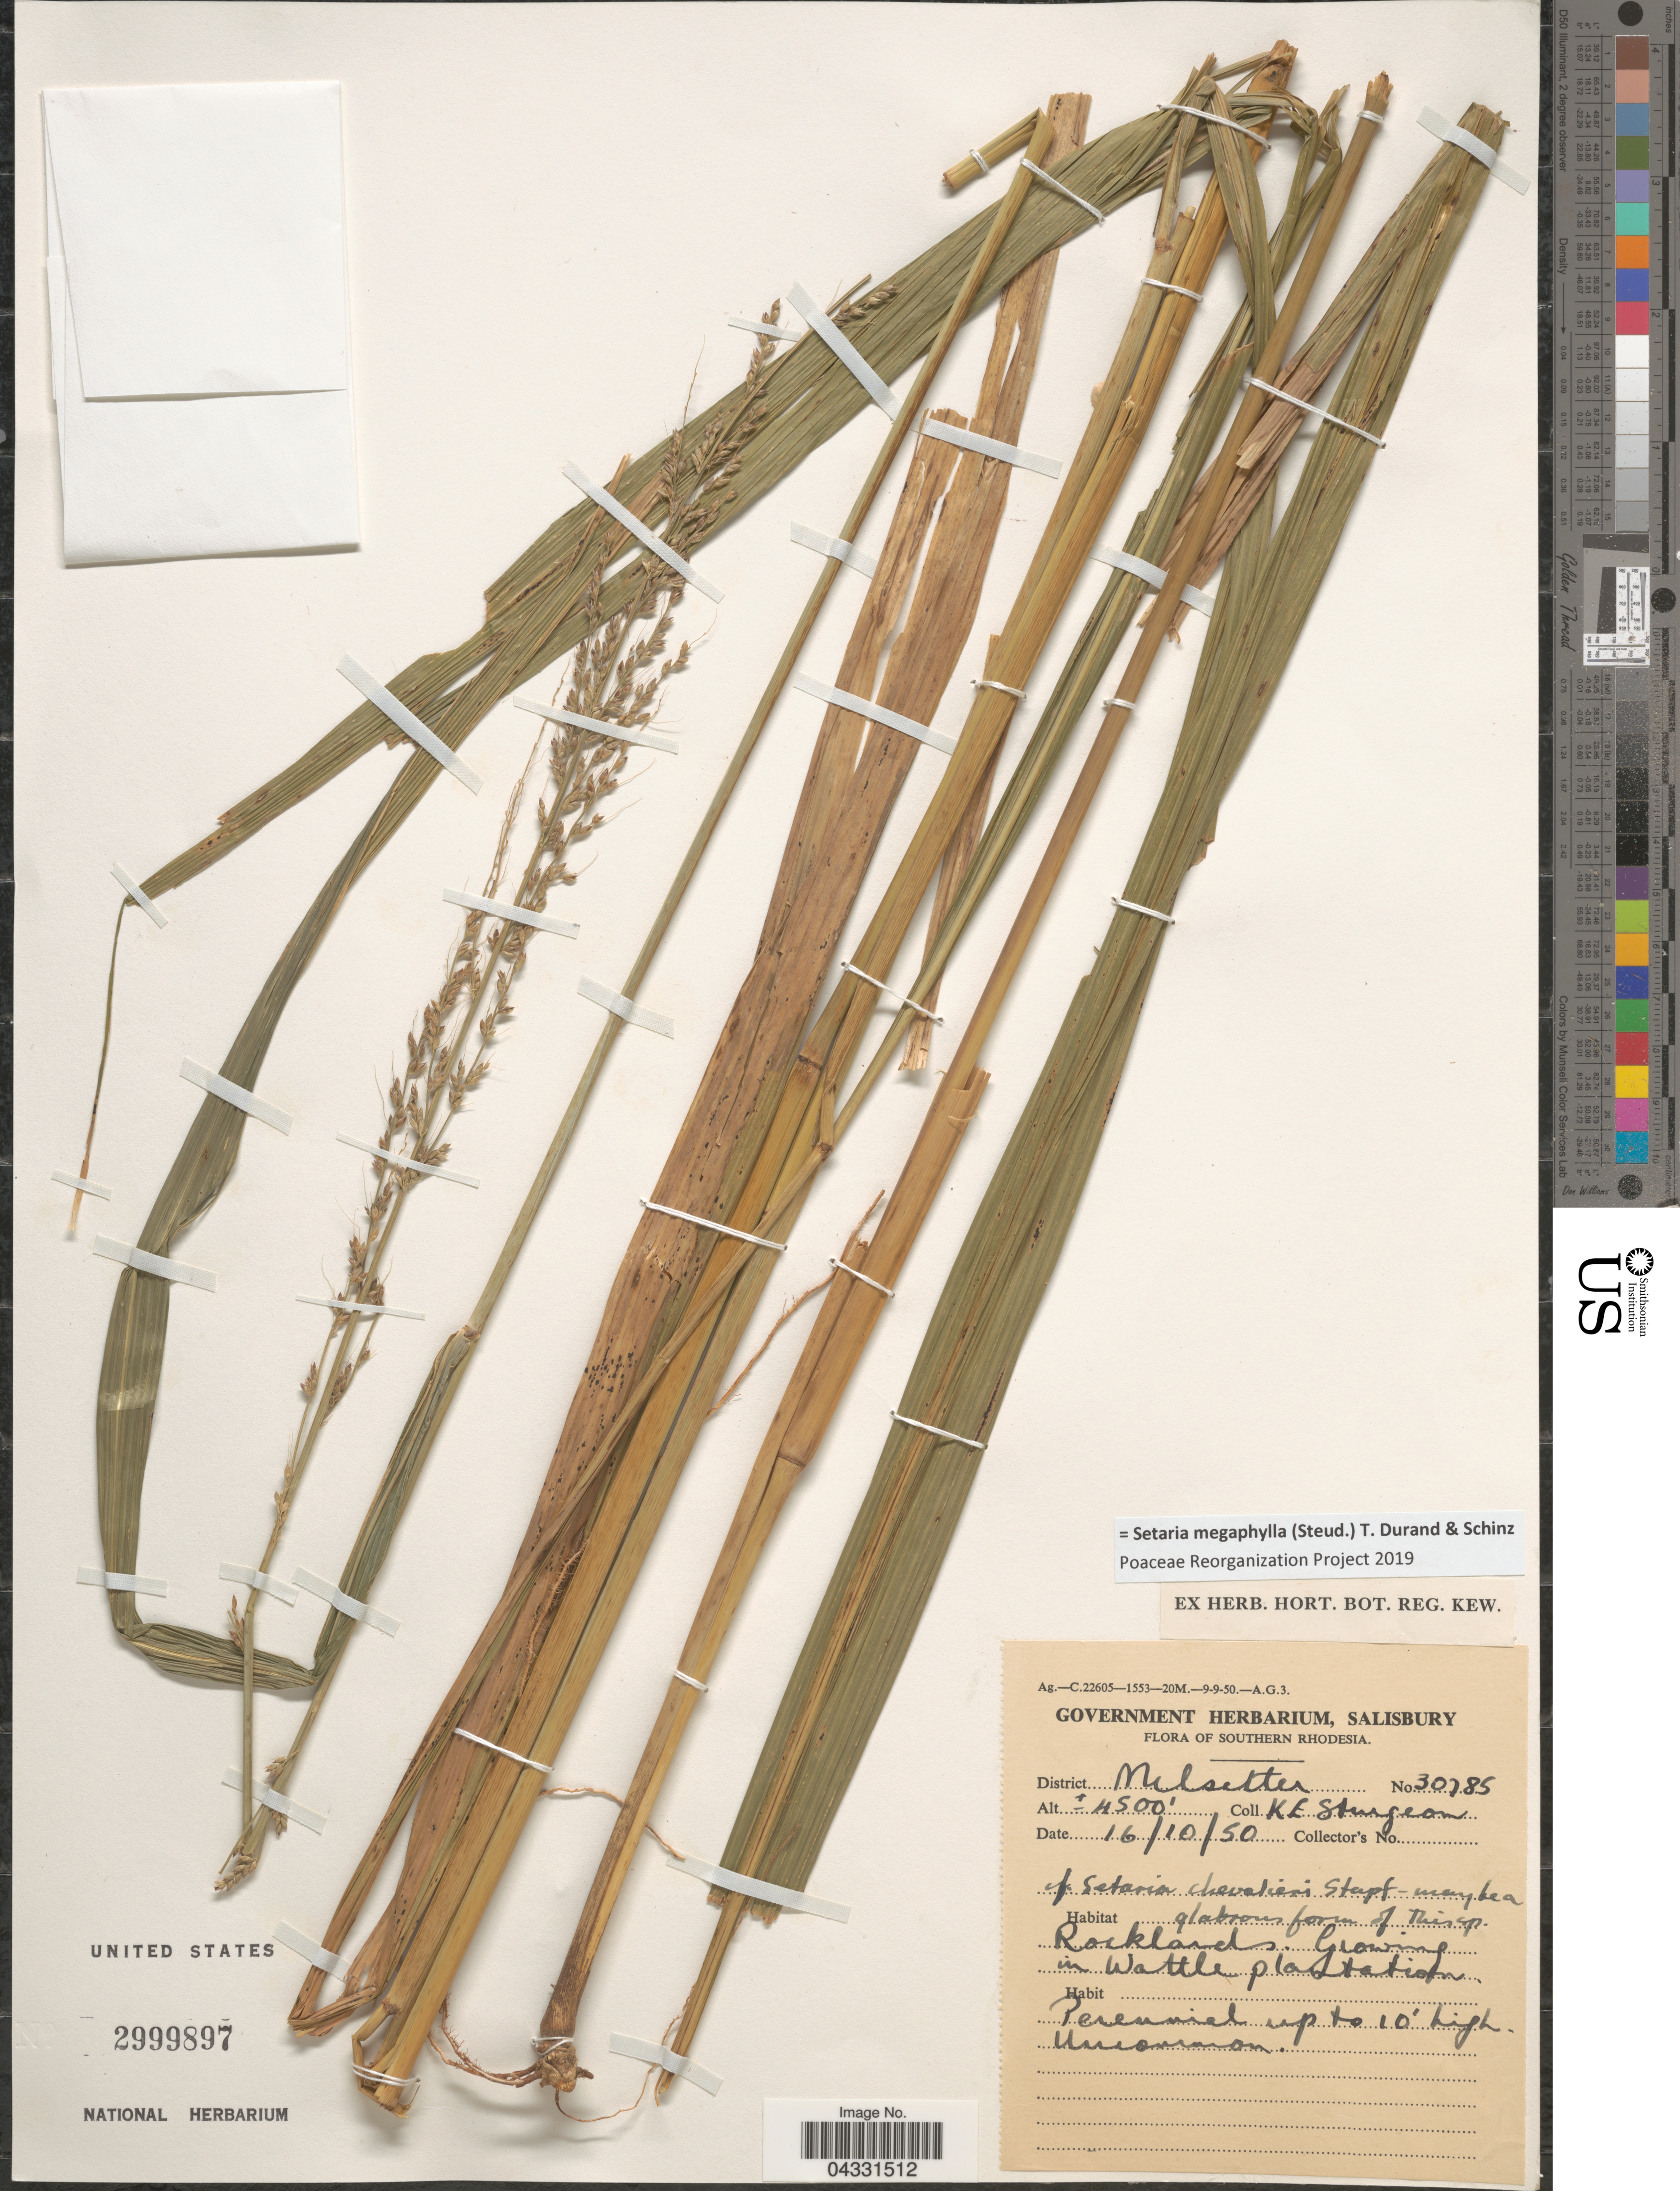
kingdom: Plantae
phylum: Tracheophyta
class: Liliopsida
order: Poales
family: Poaceae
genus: Setaria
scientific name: Setaria megaphylla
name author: (Steud.) Durieu & Schinz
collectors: K. Sturgeon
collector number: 30785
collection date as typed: Transcribed d/m/y: 16/10/50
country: Zimbabwe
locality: Southern Rhodesia. District Milsetter. In Wattle plantation.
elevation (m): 1372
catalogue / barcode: US 2999897